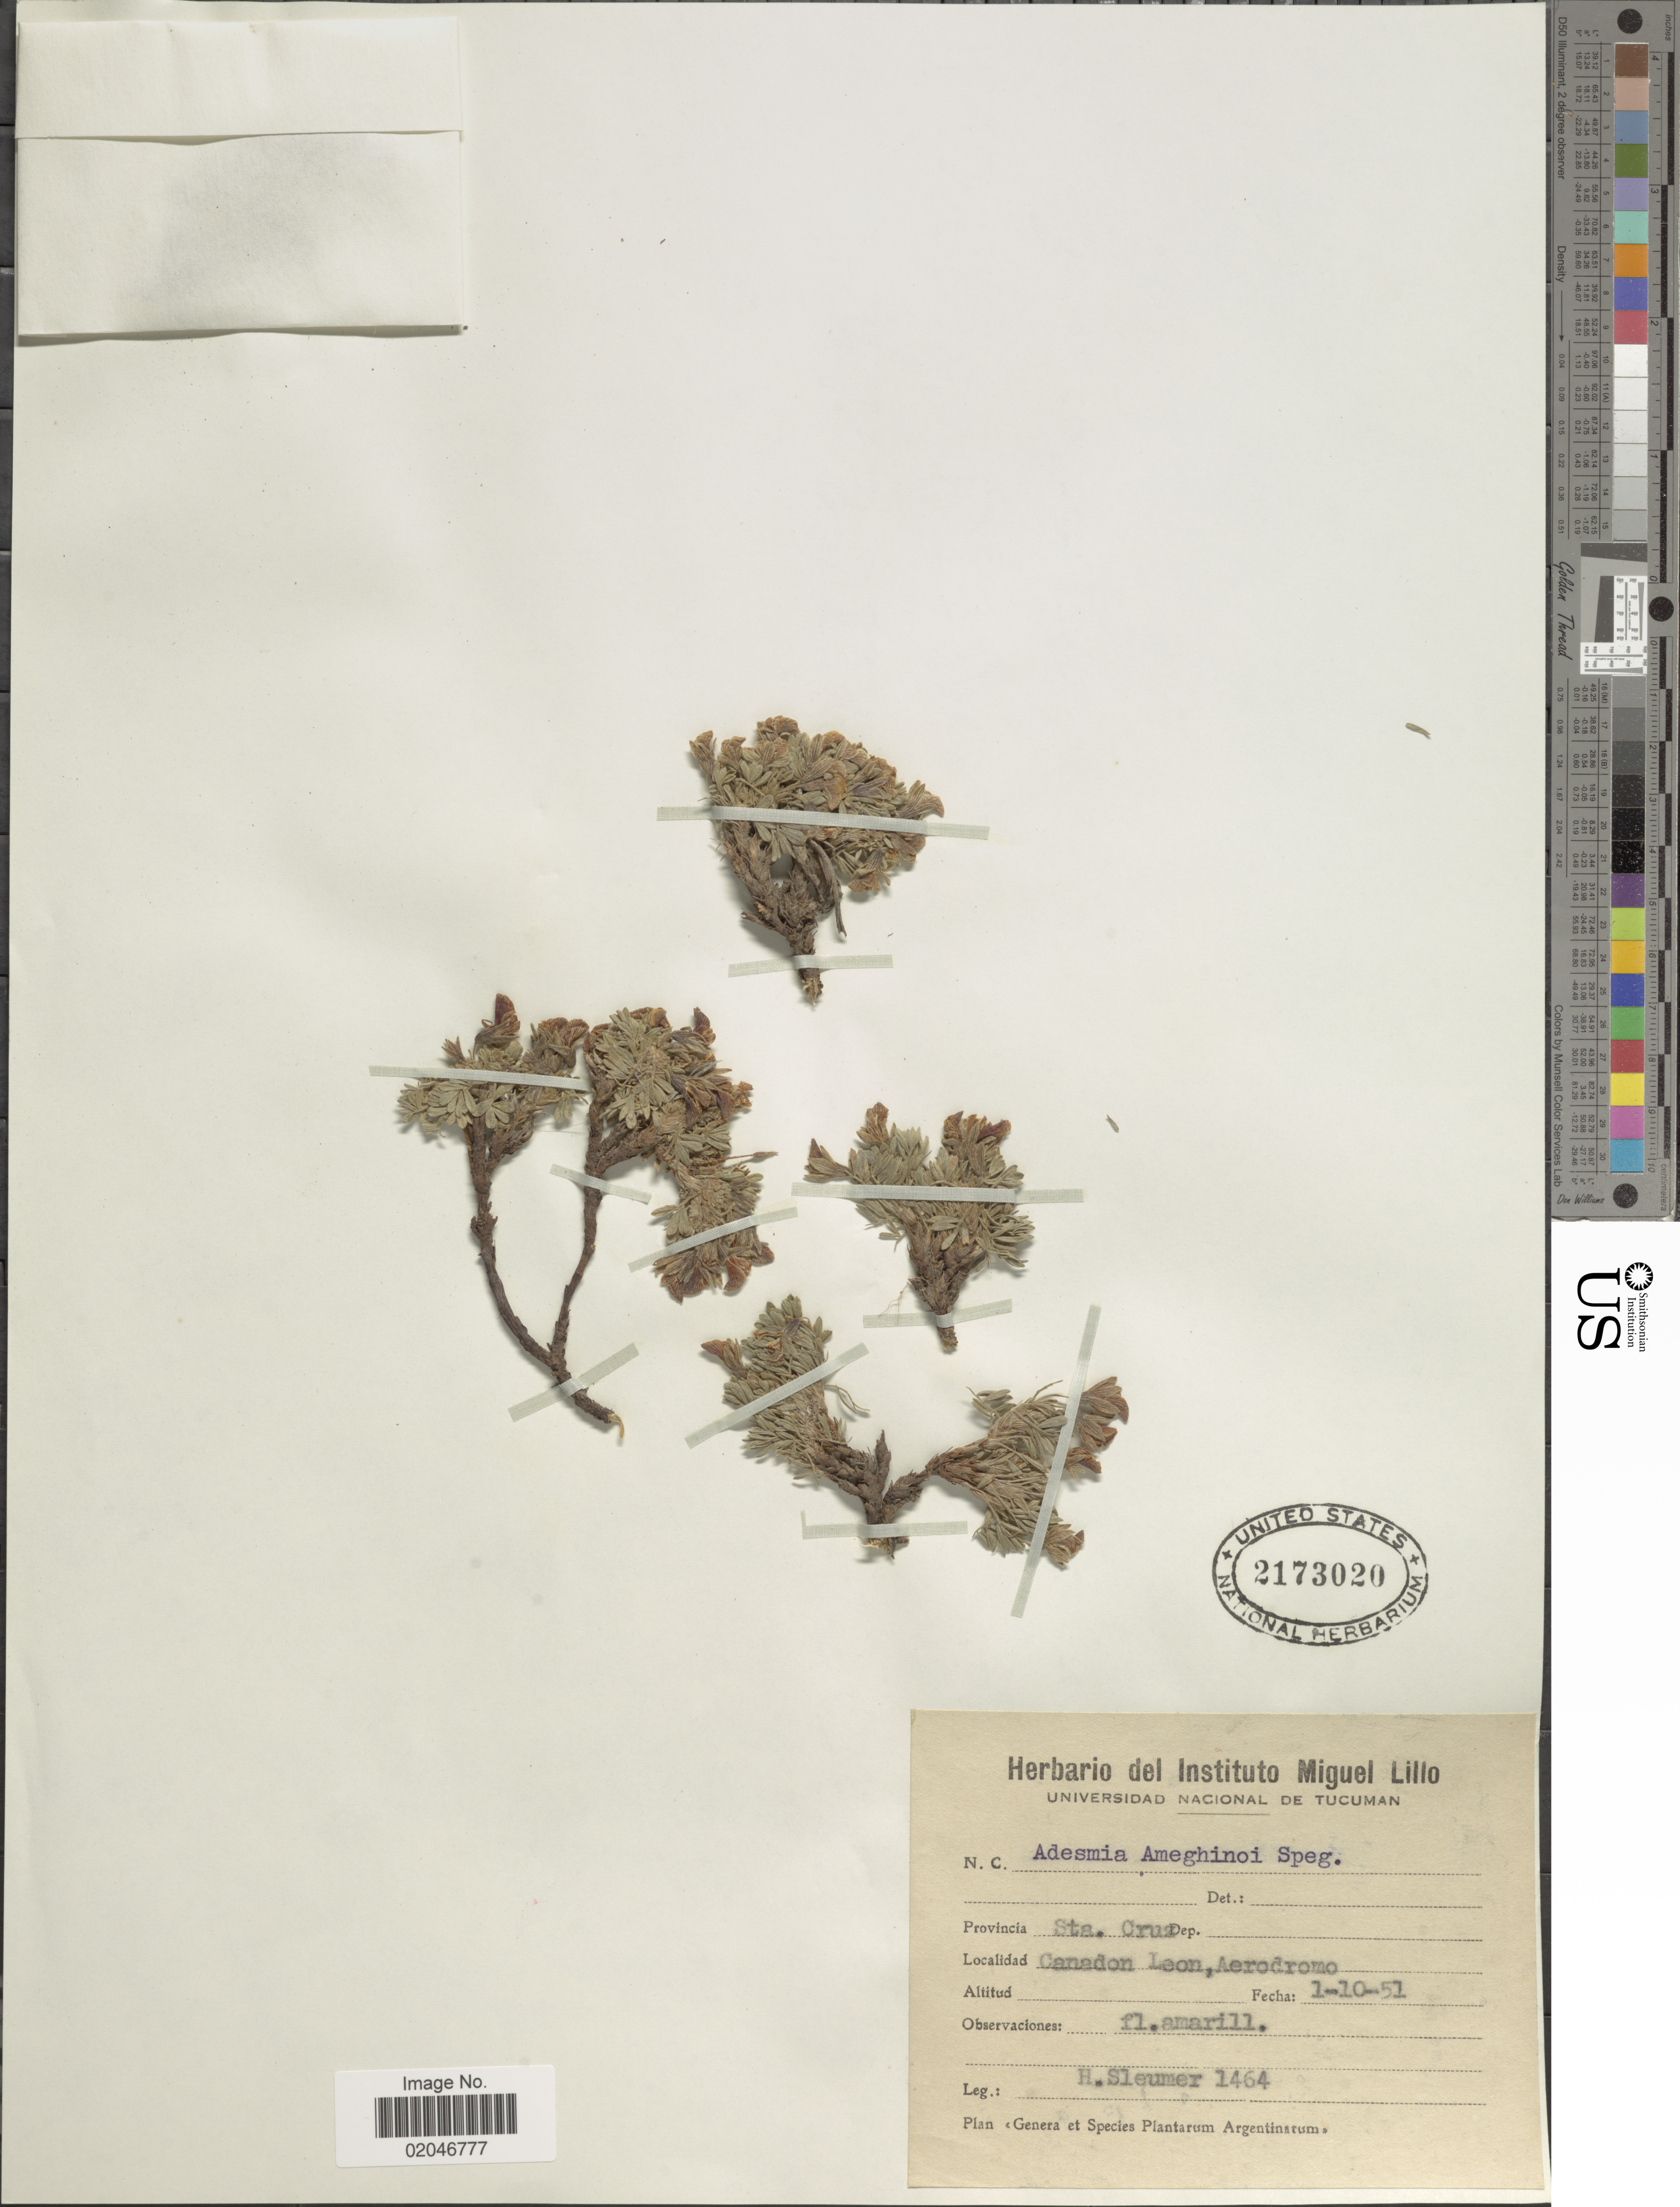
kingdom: Plantae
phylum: Tracheophyta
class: Magnoliopsida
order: Fabales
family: Fabaceae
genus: Adesmia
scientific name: Adesmia ameghinoi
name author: Speg.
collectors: H. O. Sleumer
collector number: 1464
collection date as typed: Transcribed d/m/y: 1/10/51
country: Argentina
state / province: Santa Cruz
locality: Canadon Leon, Aerodromo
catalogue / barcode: US 2173020